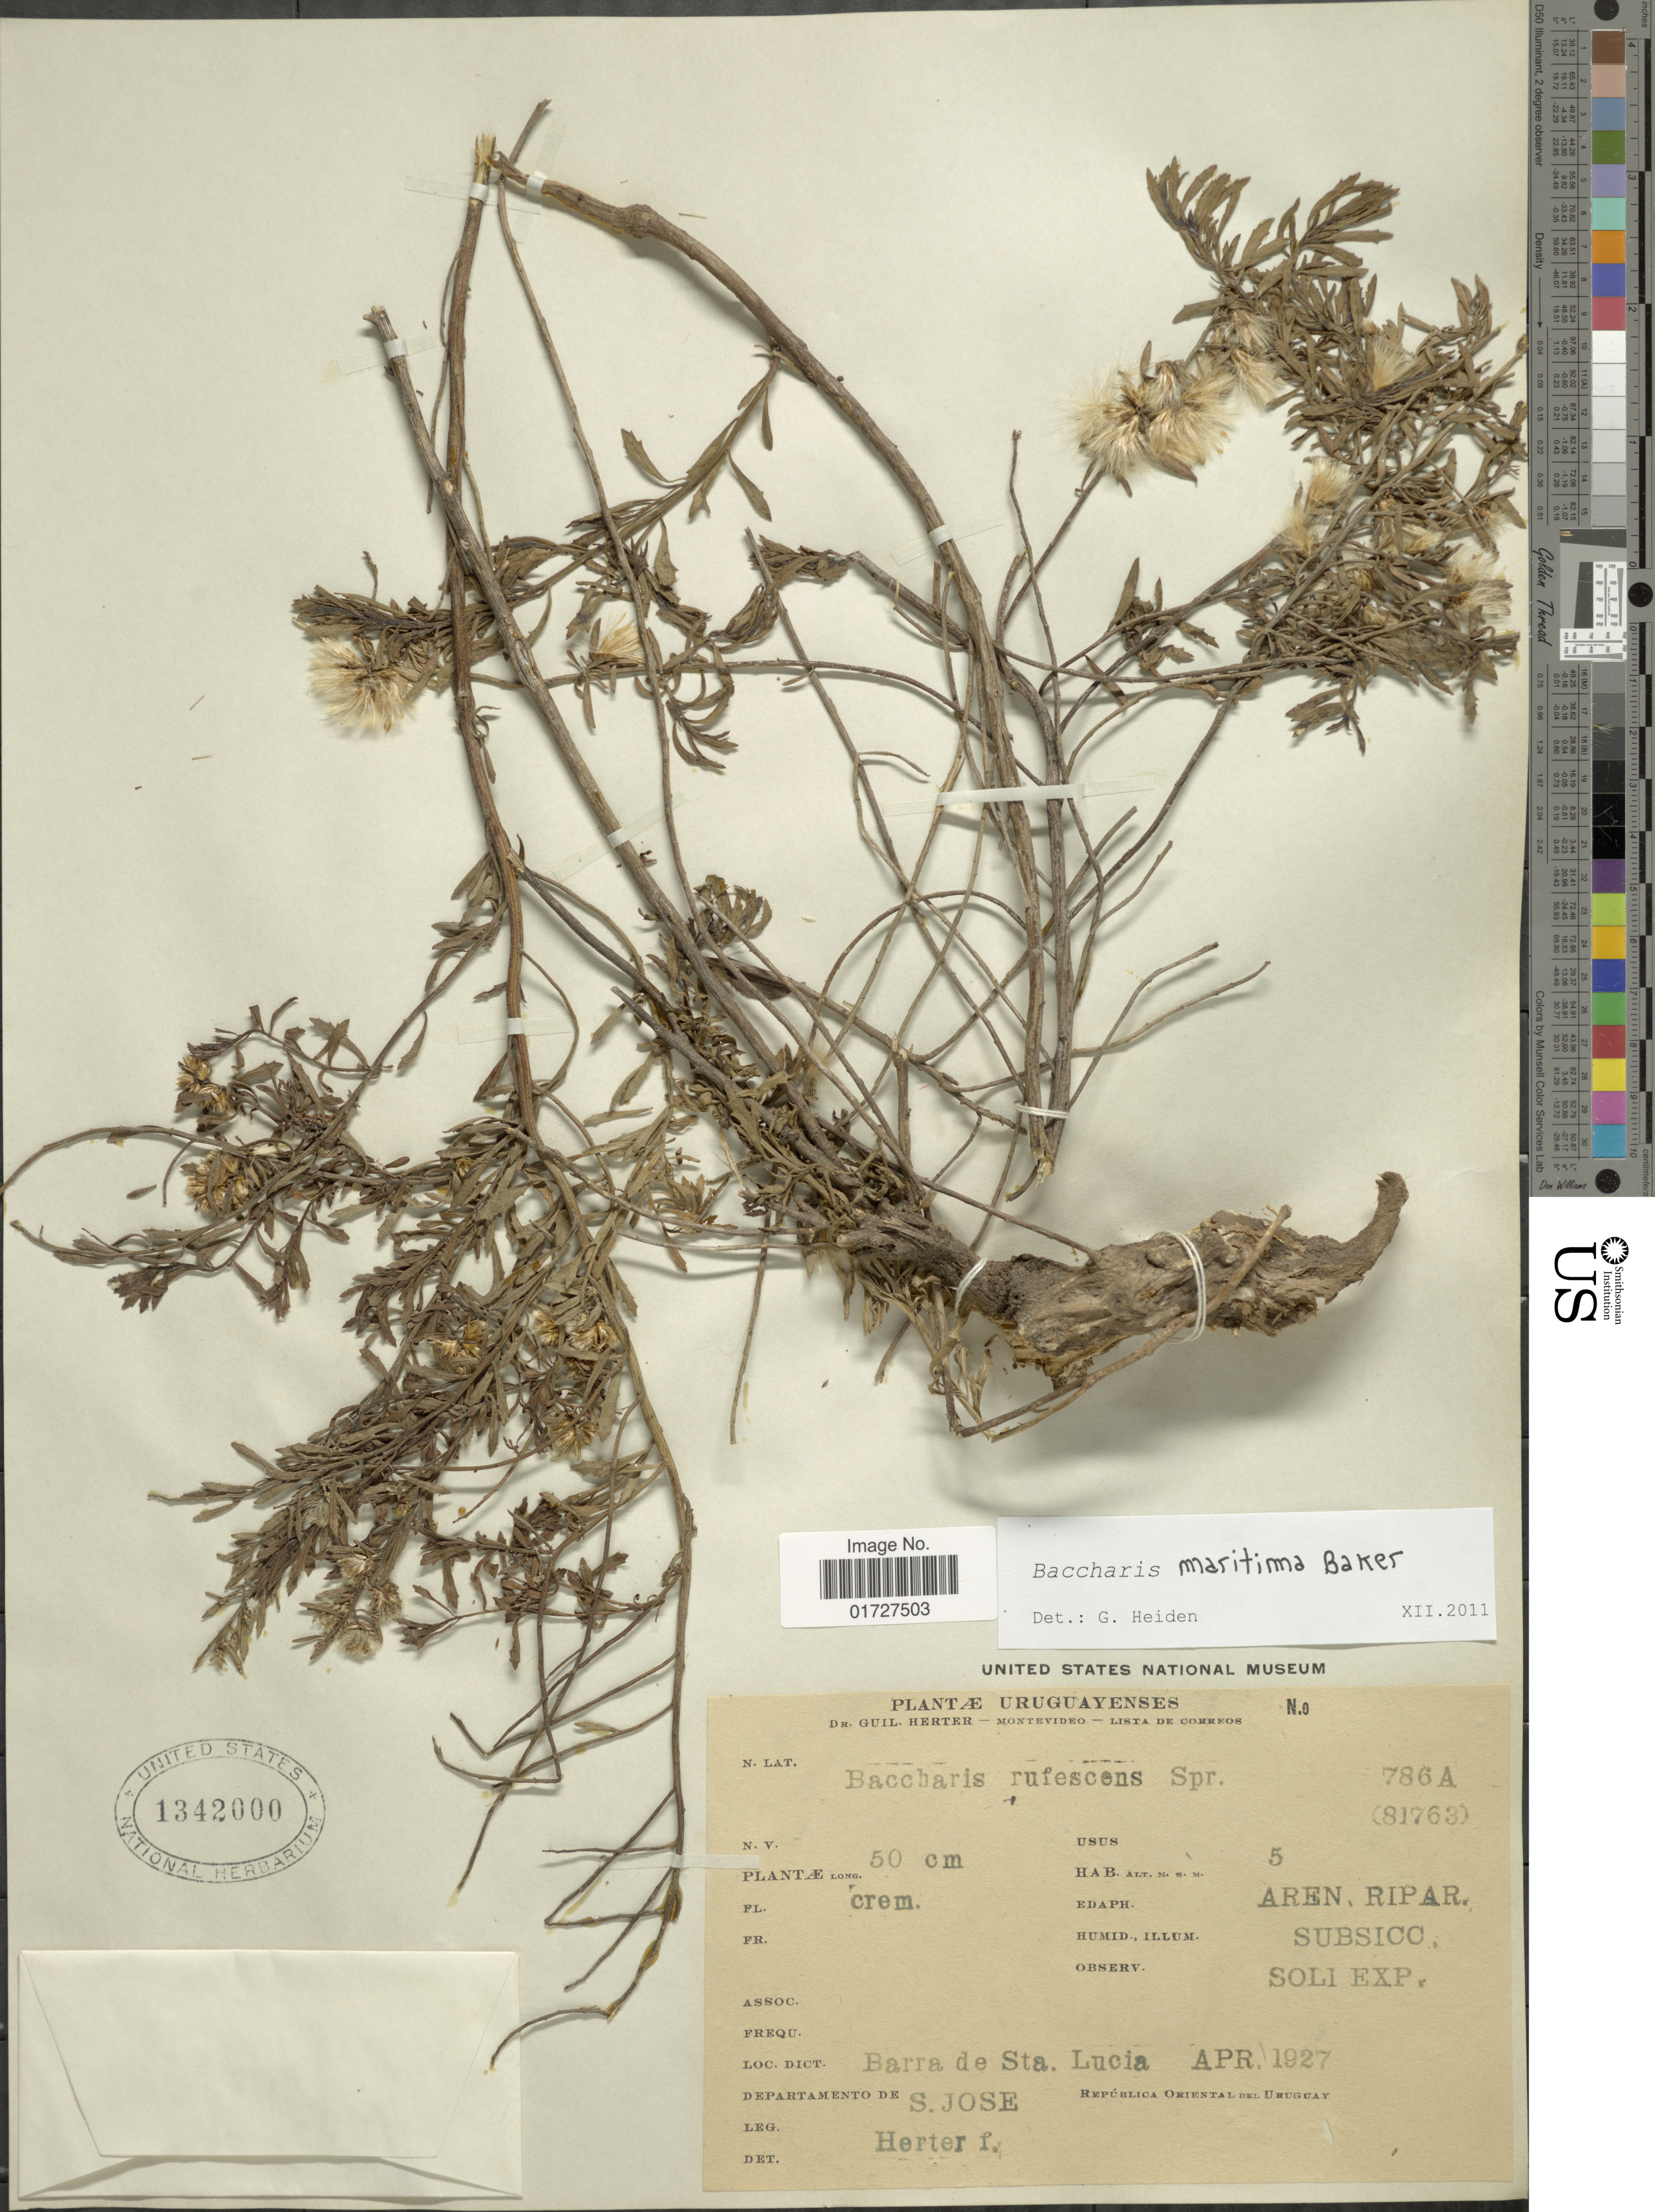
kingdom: Plantae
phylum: Tracheophyta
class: Magnoliopsida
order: Asterales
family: Asteraceae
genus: Baccharis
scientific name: Baccharis maritima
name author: Baker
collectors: Herter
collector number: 786A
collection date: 1927-04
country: Uruguay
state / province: San Jose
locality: Barra de Sta. Lucia, Republica Oriental del Uruguay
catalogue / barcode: US 1342000